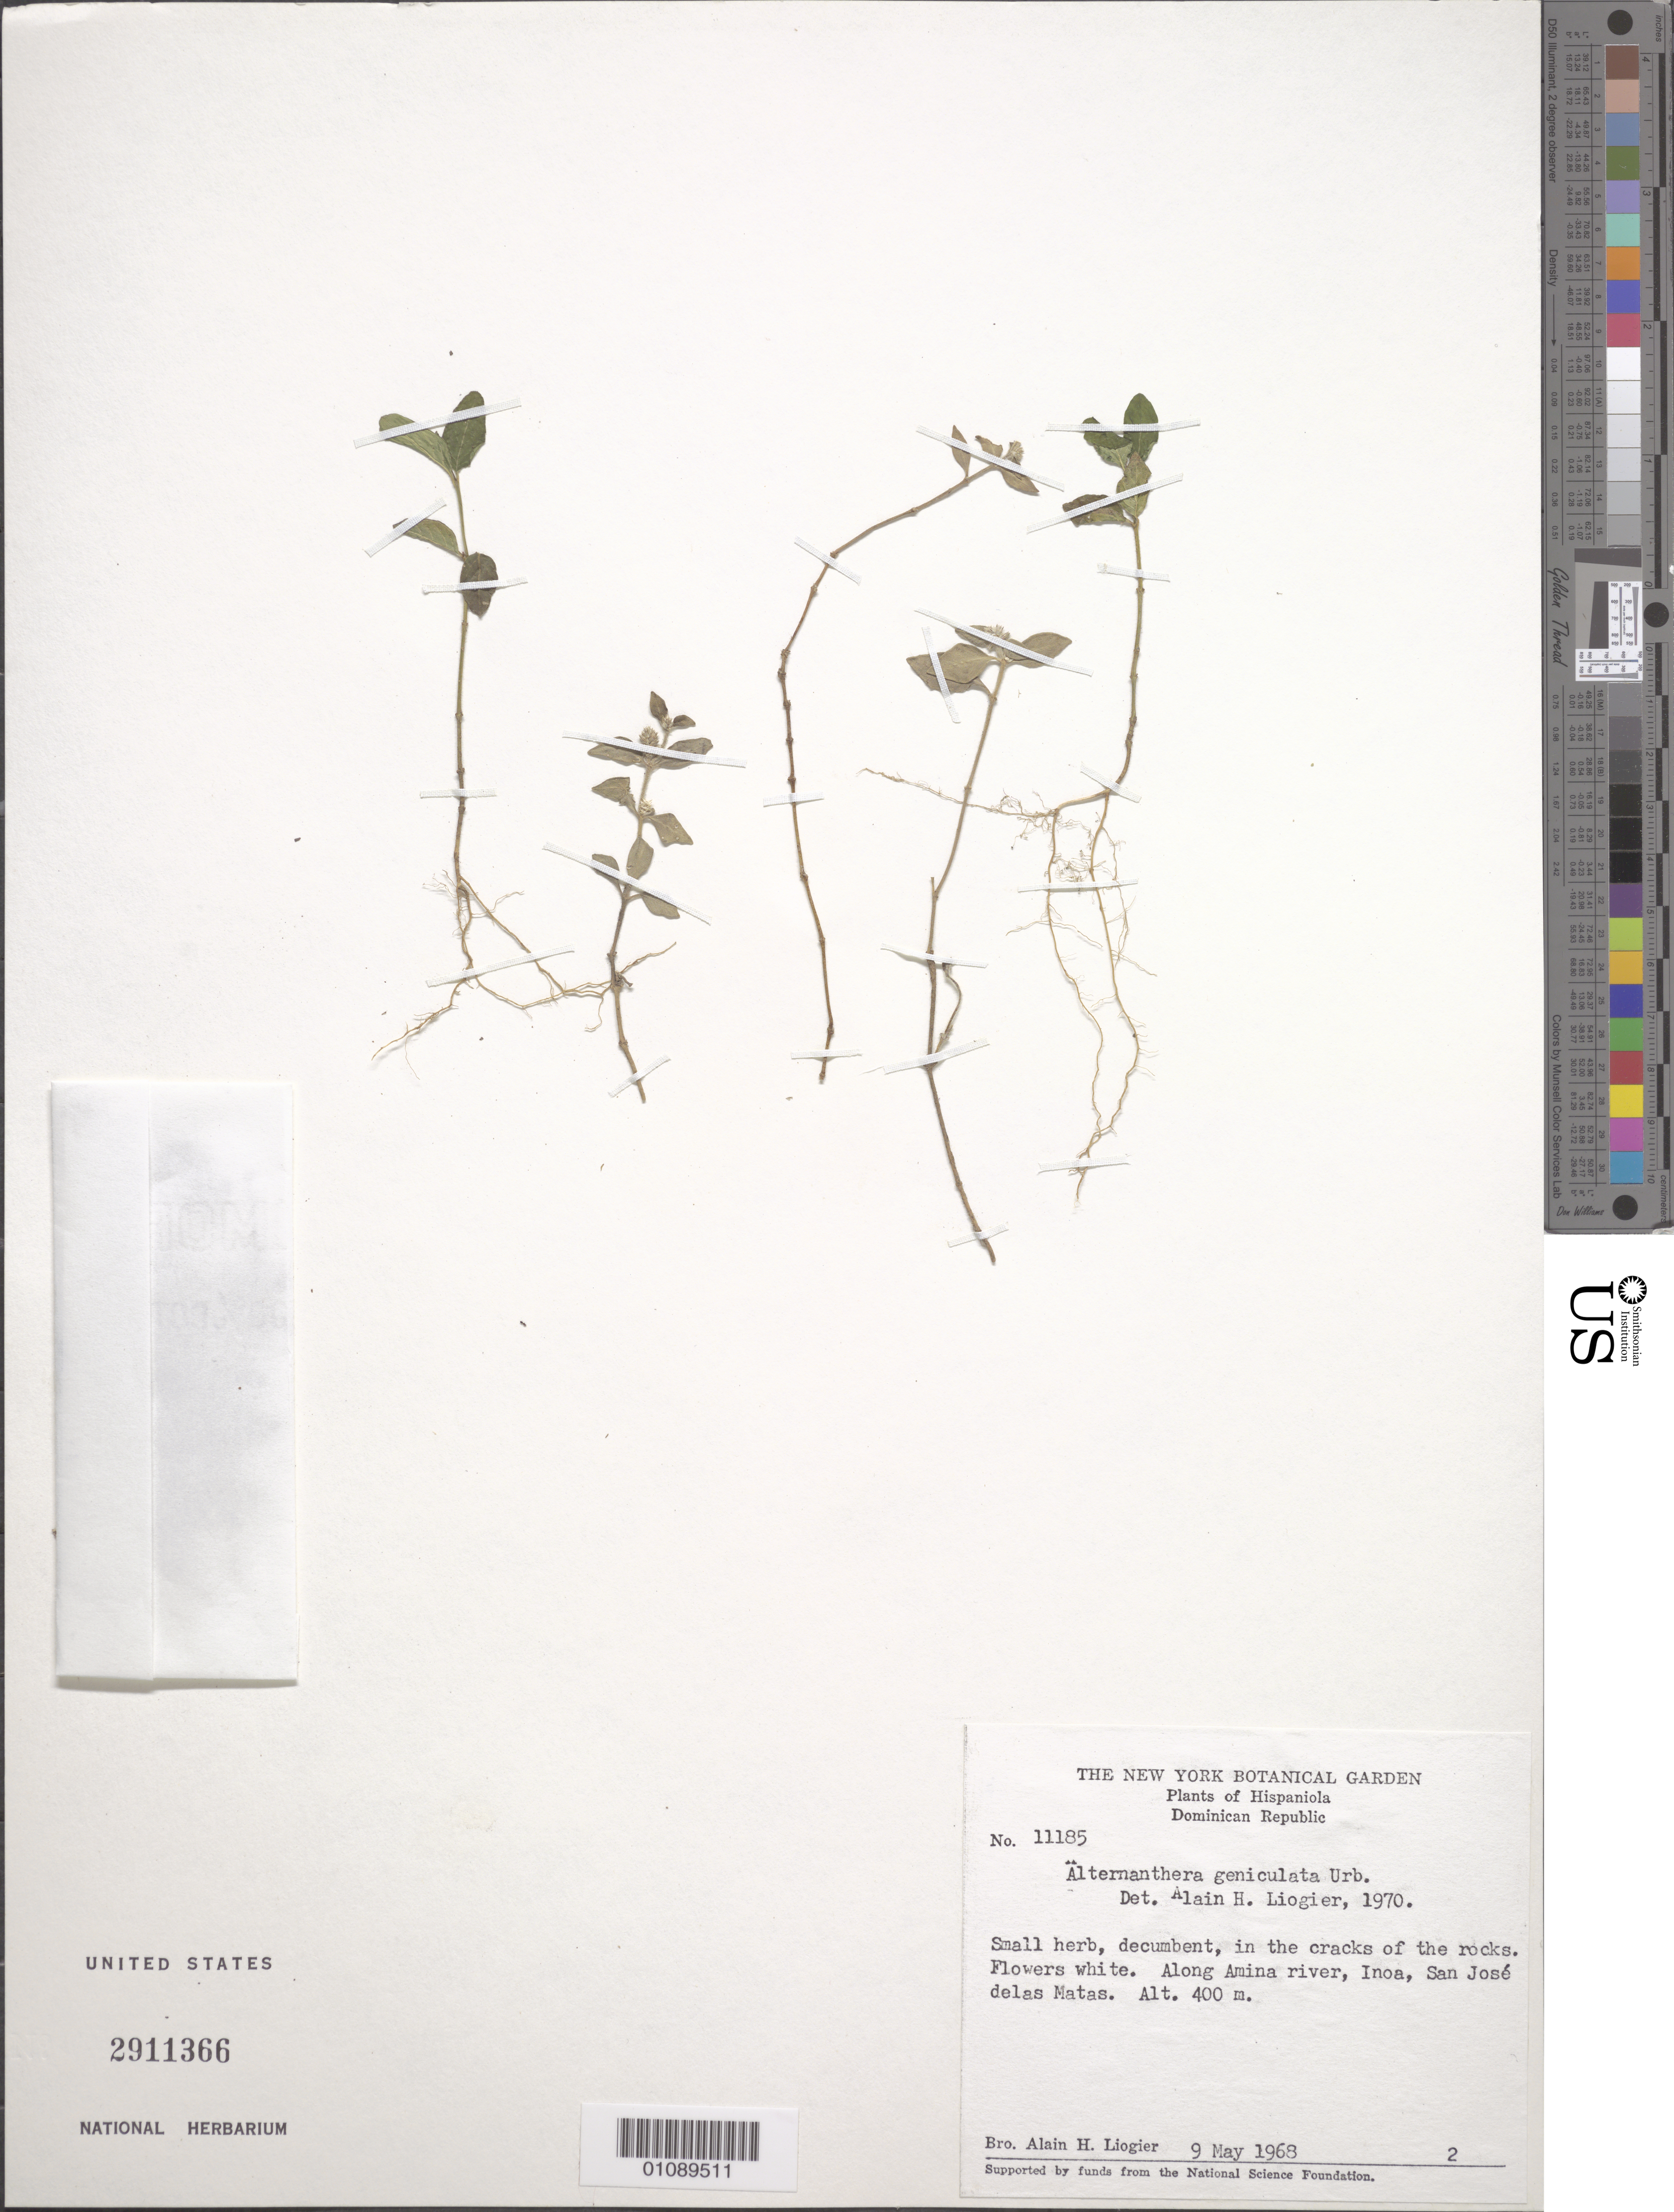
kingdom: Plantae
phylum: Tracheophyta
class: Magnoliopsida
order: Caryophyllales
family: Amaranthaceae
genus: Alternanthera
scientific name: Alternanthera geniculata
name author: Urb.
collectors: A. H. Liogier & A. H. Liogier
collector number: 11185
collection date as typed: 09 May 1968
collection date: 1968-05-09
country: Dominican Republic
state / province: Santiago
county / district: San José de las Matas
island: Hispaniola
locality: Inoa, along Amina River.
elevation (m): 400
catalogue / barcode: US 2911366